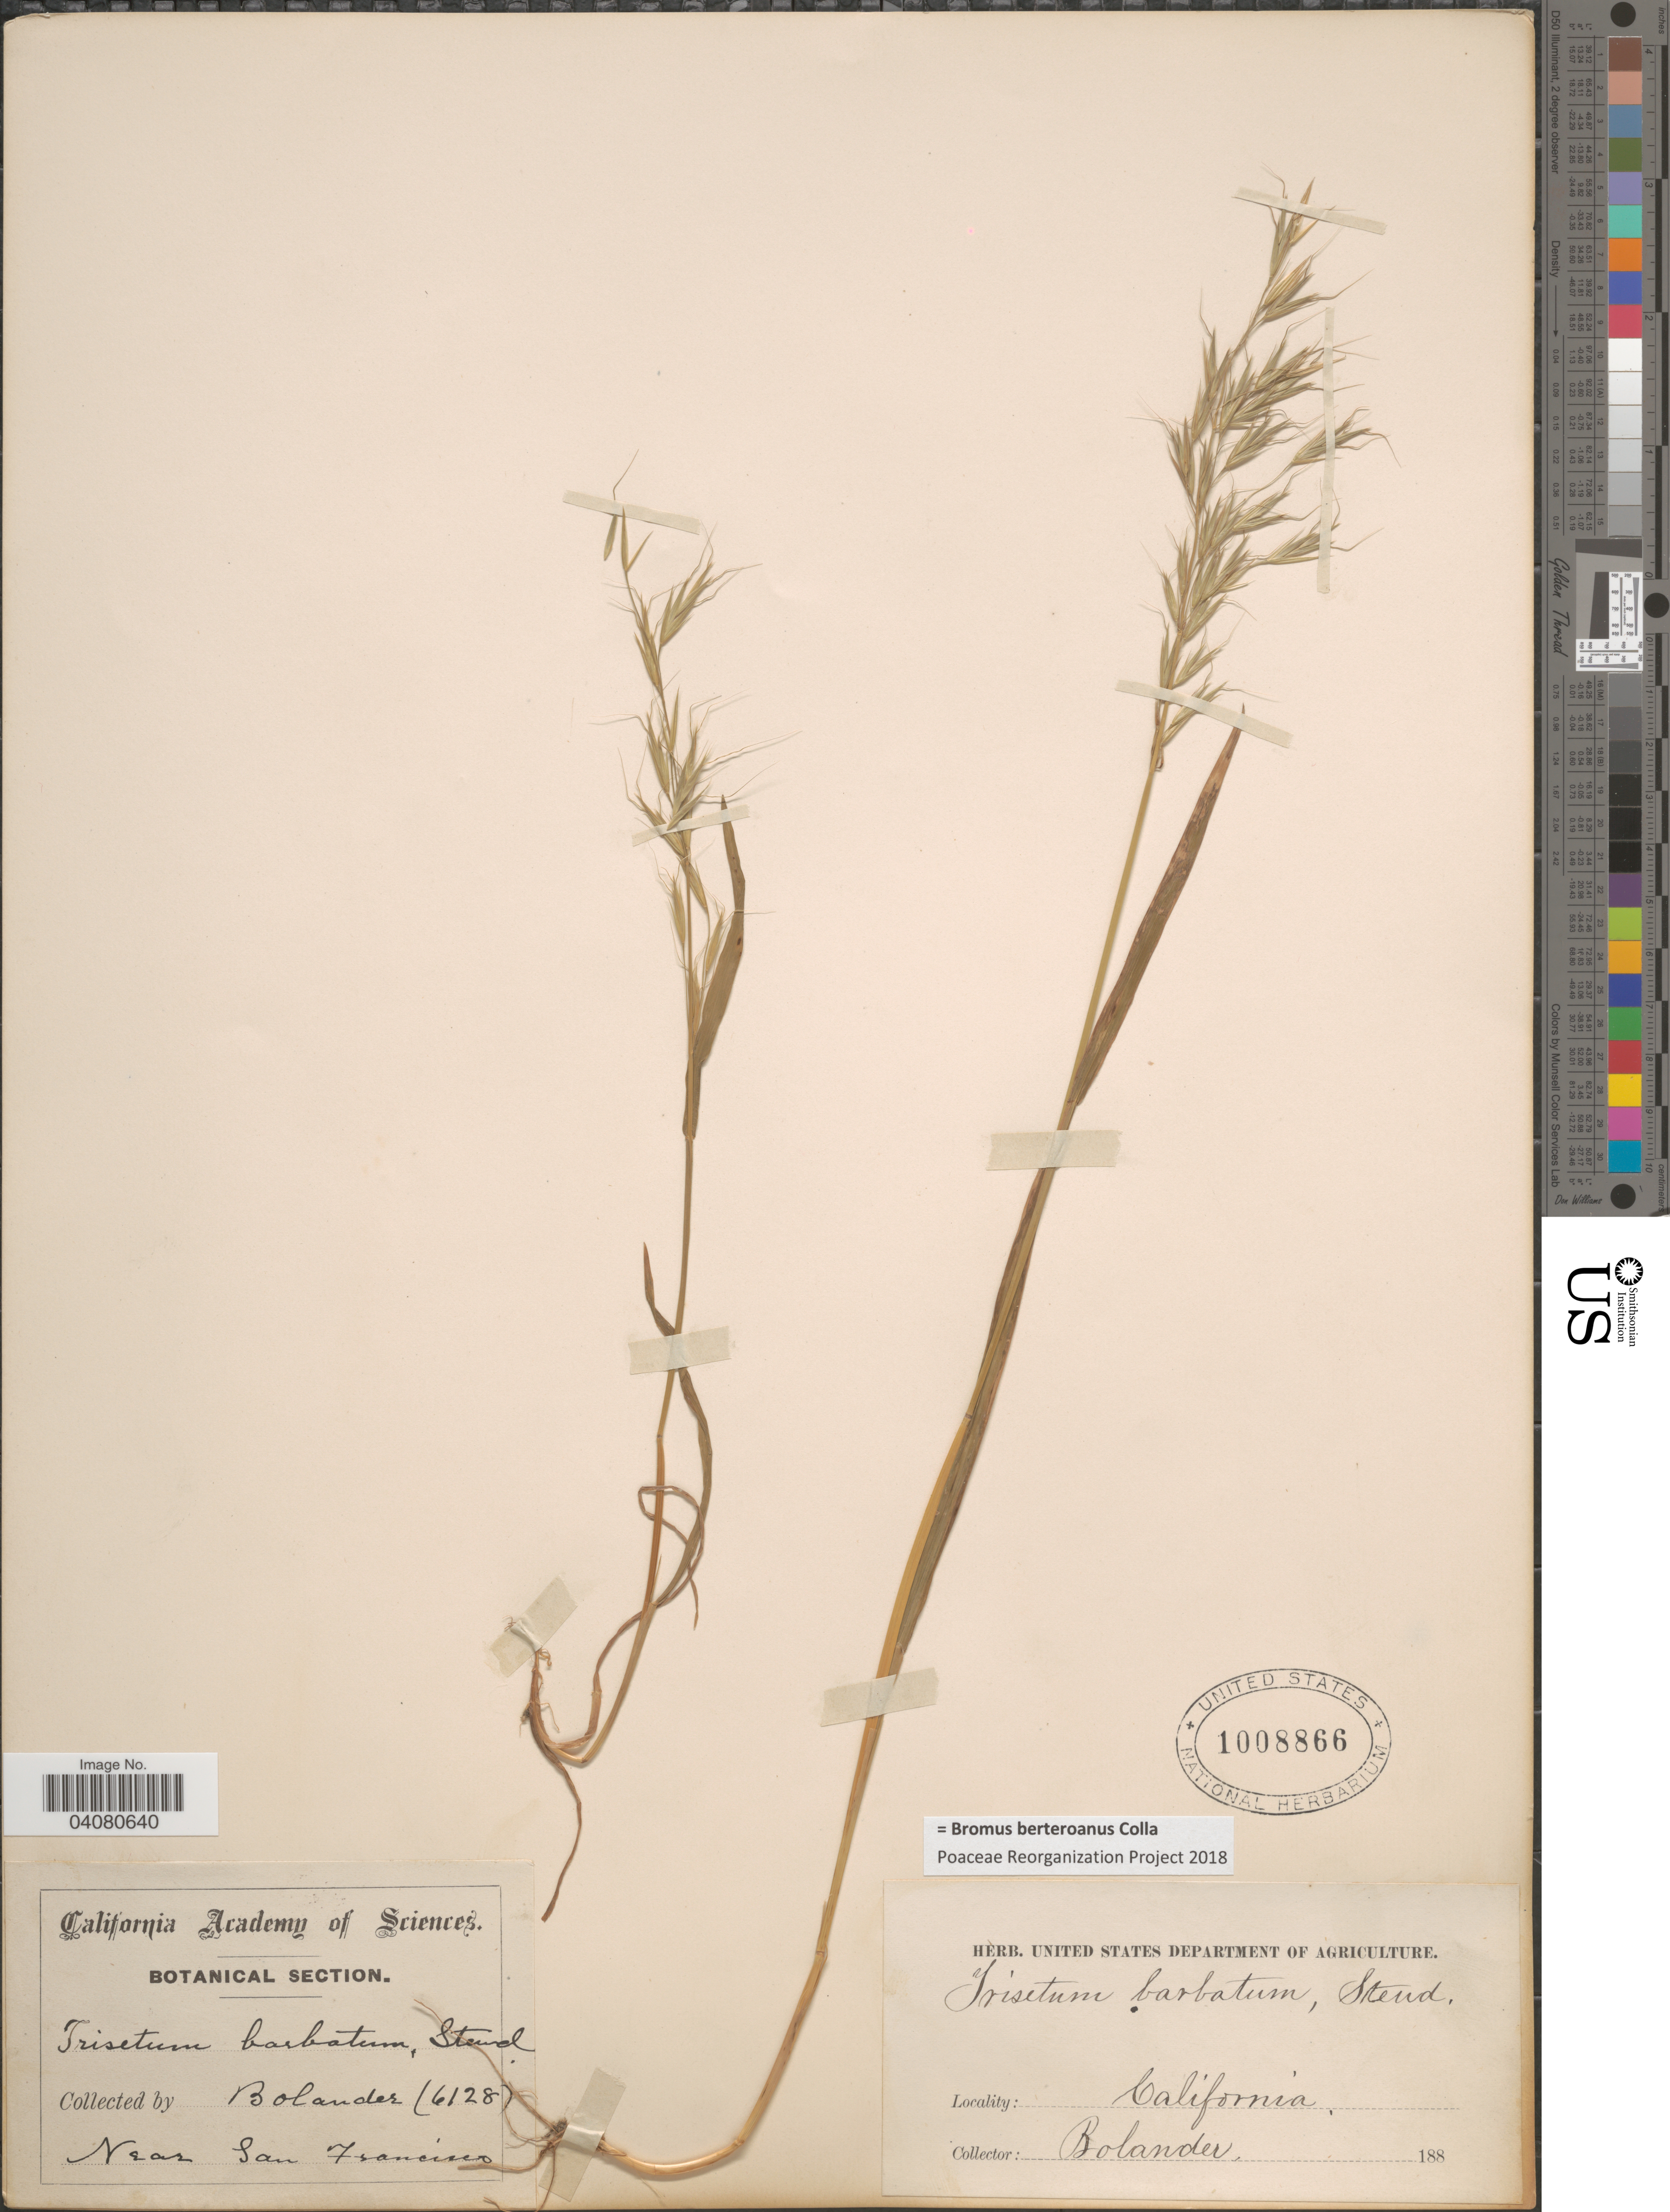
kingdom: Plantae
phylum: Tracheophyta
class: Liliopsida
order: Poales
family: Poaceae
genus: Bromus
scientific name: Bromus berteroanus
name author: Colla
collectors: -. Bolander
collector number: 6128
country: United States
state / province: California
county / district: San Francisco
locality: Botanical Section [unsure placement]. Near San Francisco.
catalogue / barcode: US 1008866